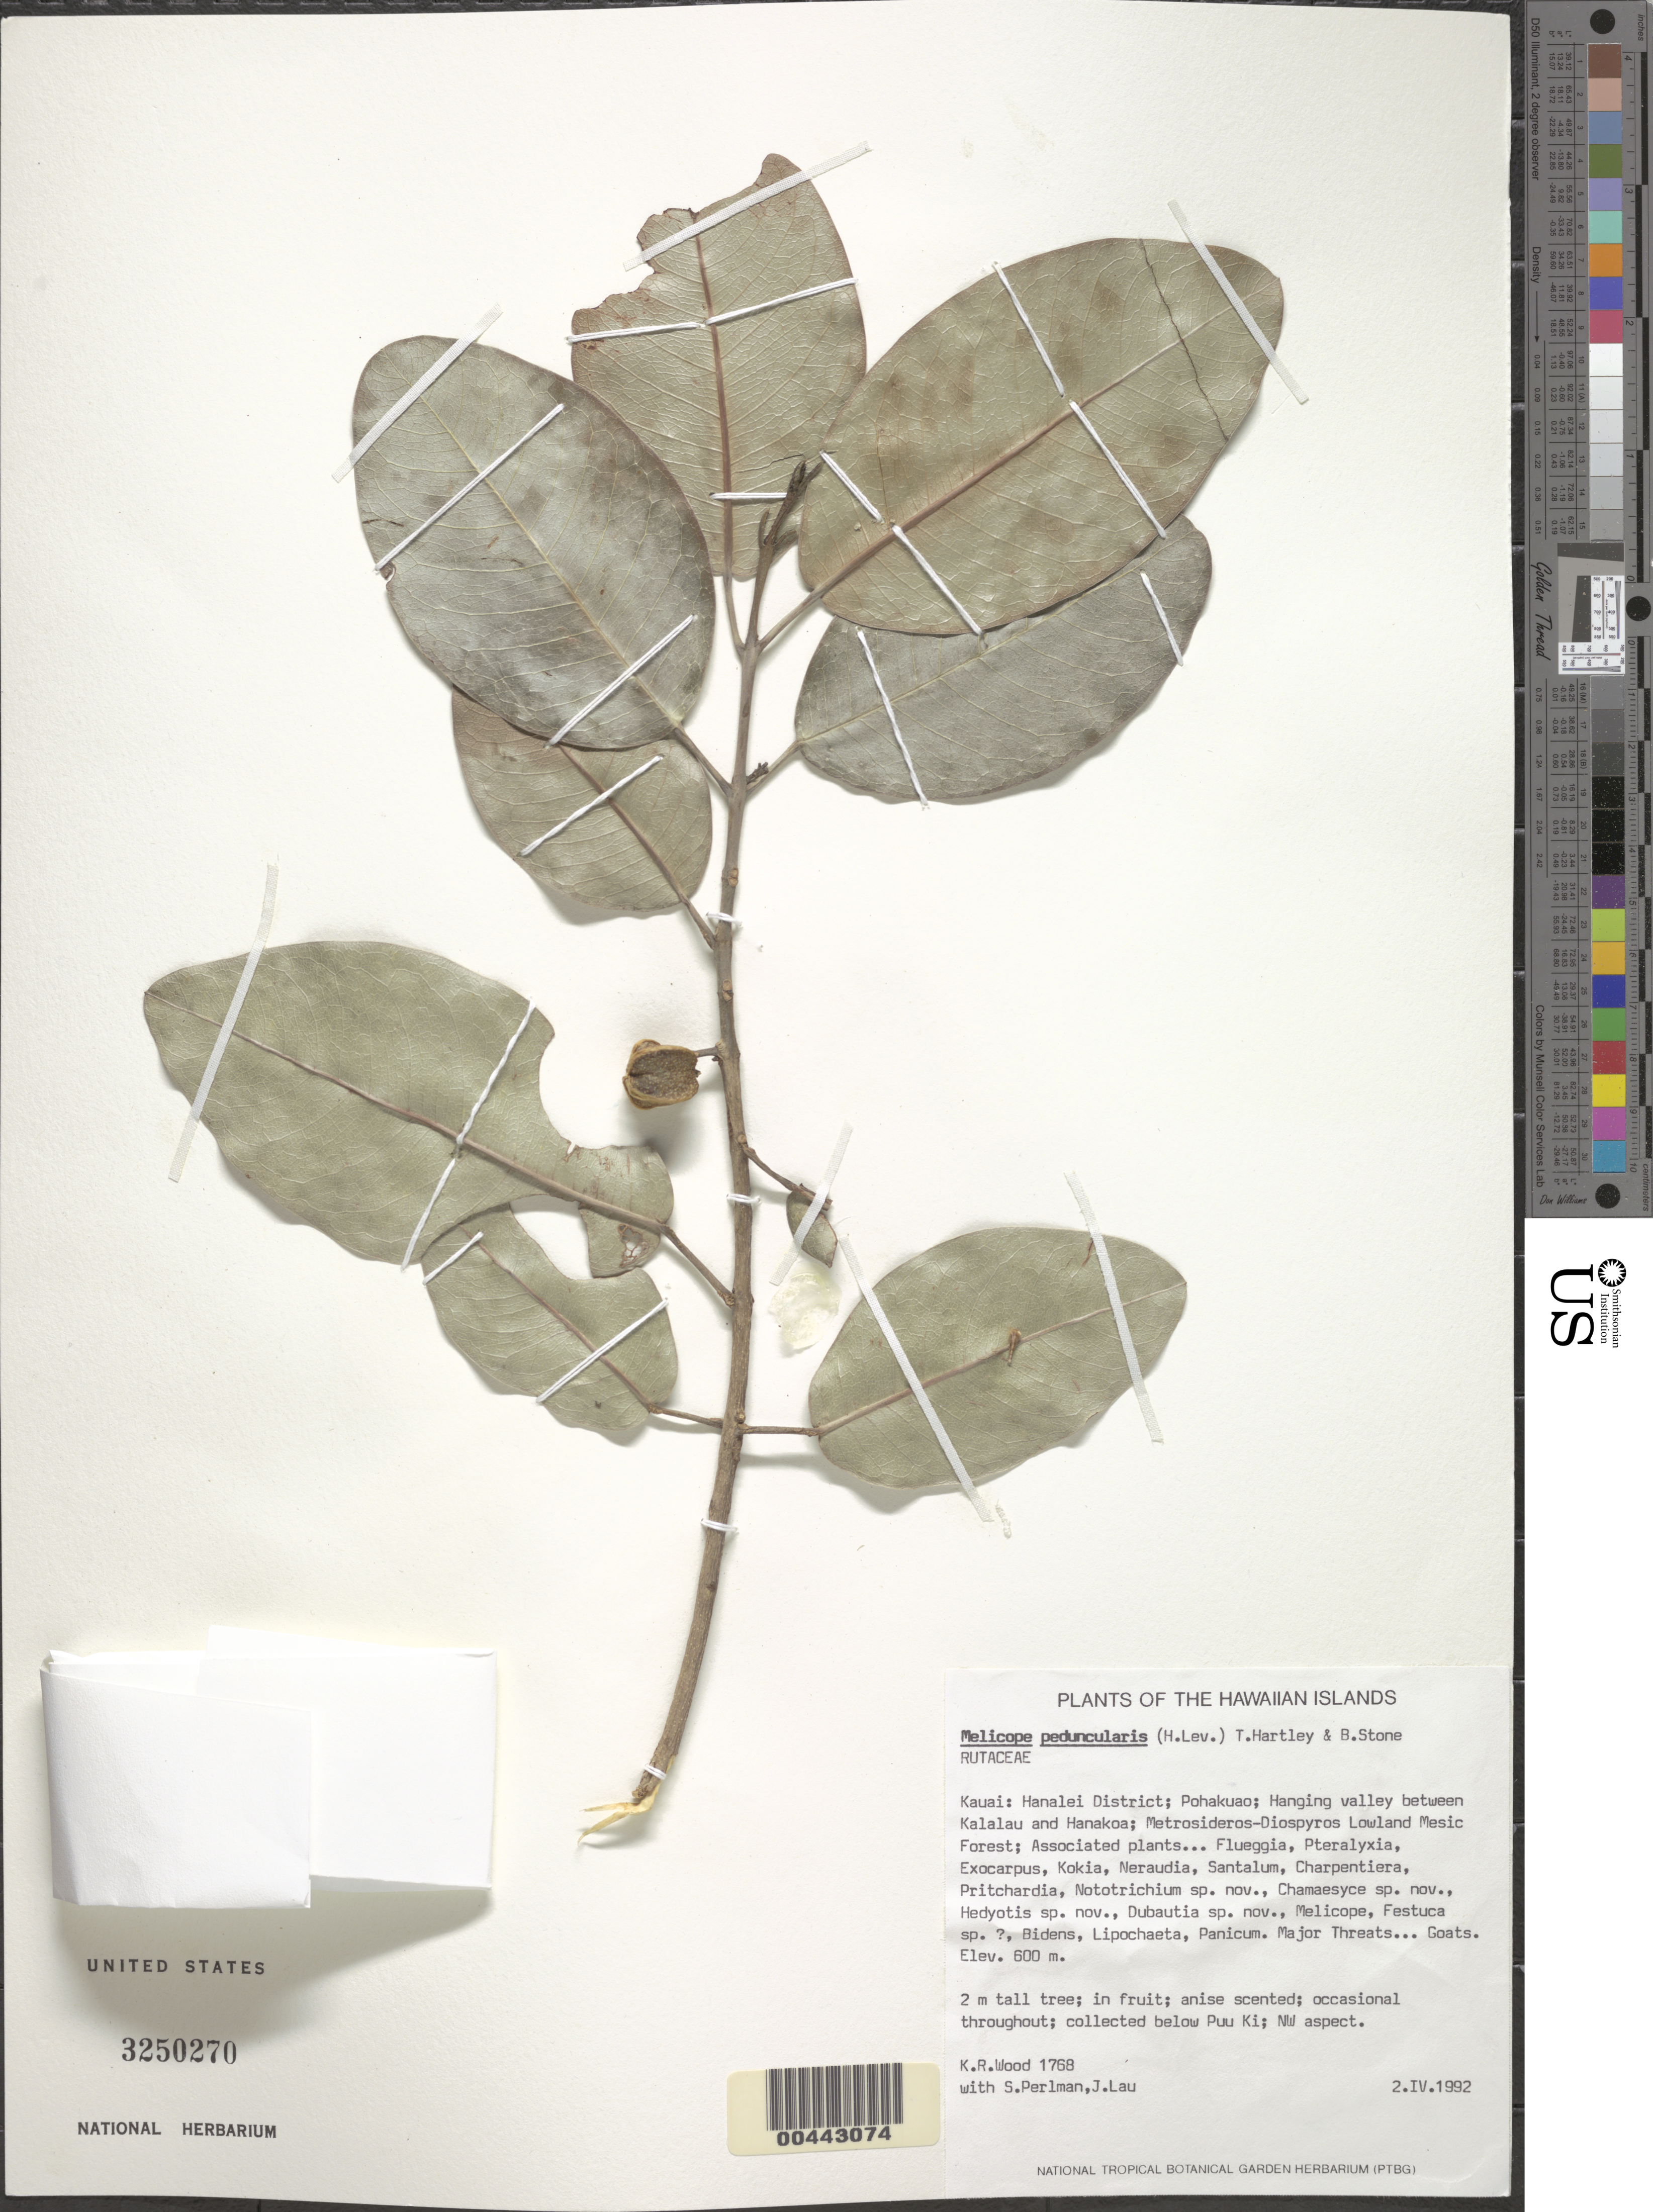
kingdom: Plantae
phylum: Tracheophyta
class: Magnoliopsida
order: Sapindales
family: Rutaceae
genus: Melicope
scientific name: Melicope peduncularis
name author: (H. Lév.) T.G. Hartley & B.C. Stone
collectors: K. R. Wood, S. P. Perlman & J. Lau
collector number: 1768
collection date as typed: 2 Apr 1992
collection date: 1992-04-02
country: United States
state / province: Hawaii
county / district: Kauai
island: Kaua'i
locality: Hanalei District; Pohakuo; Hanging valley between Kalalau and Hanakoa; below Puu Ki; NW aspect.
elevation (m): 600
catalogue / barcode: US 3250270